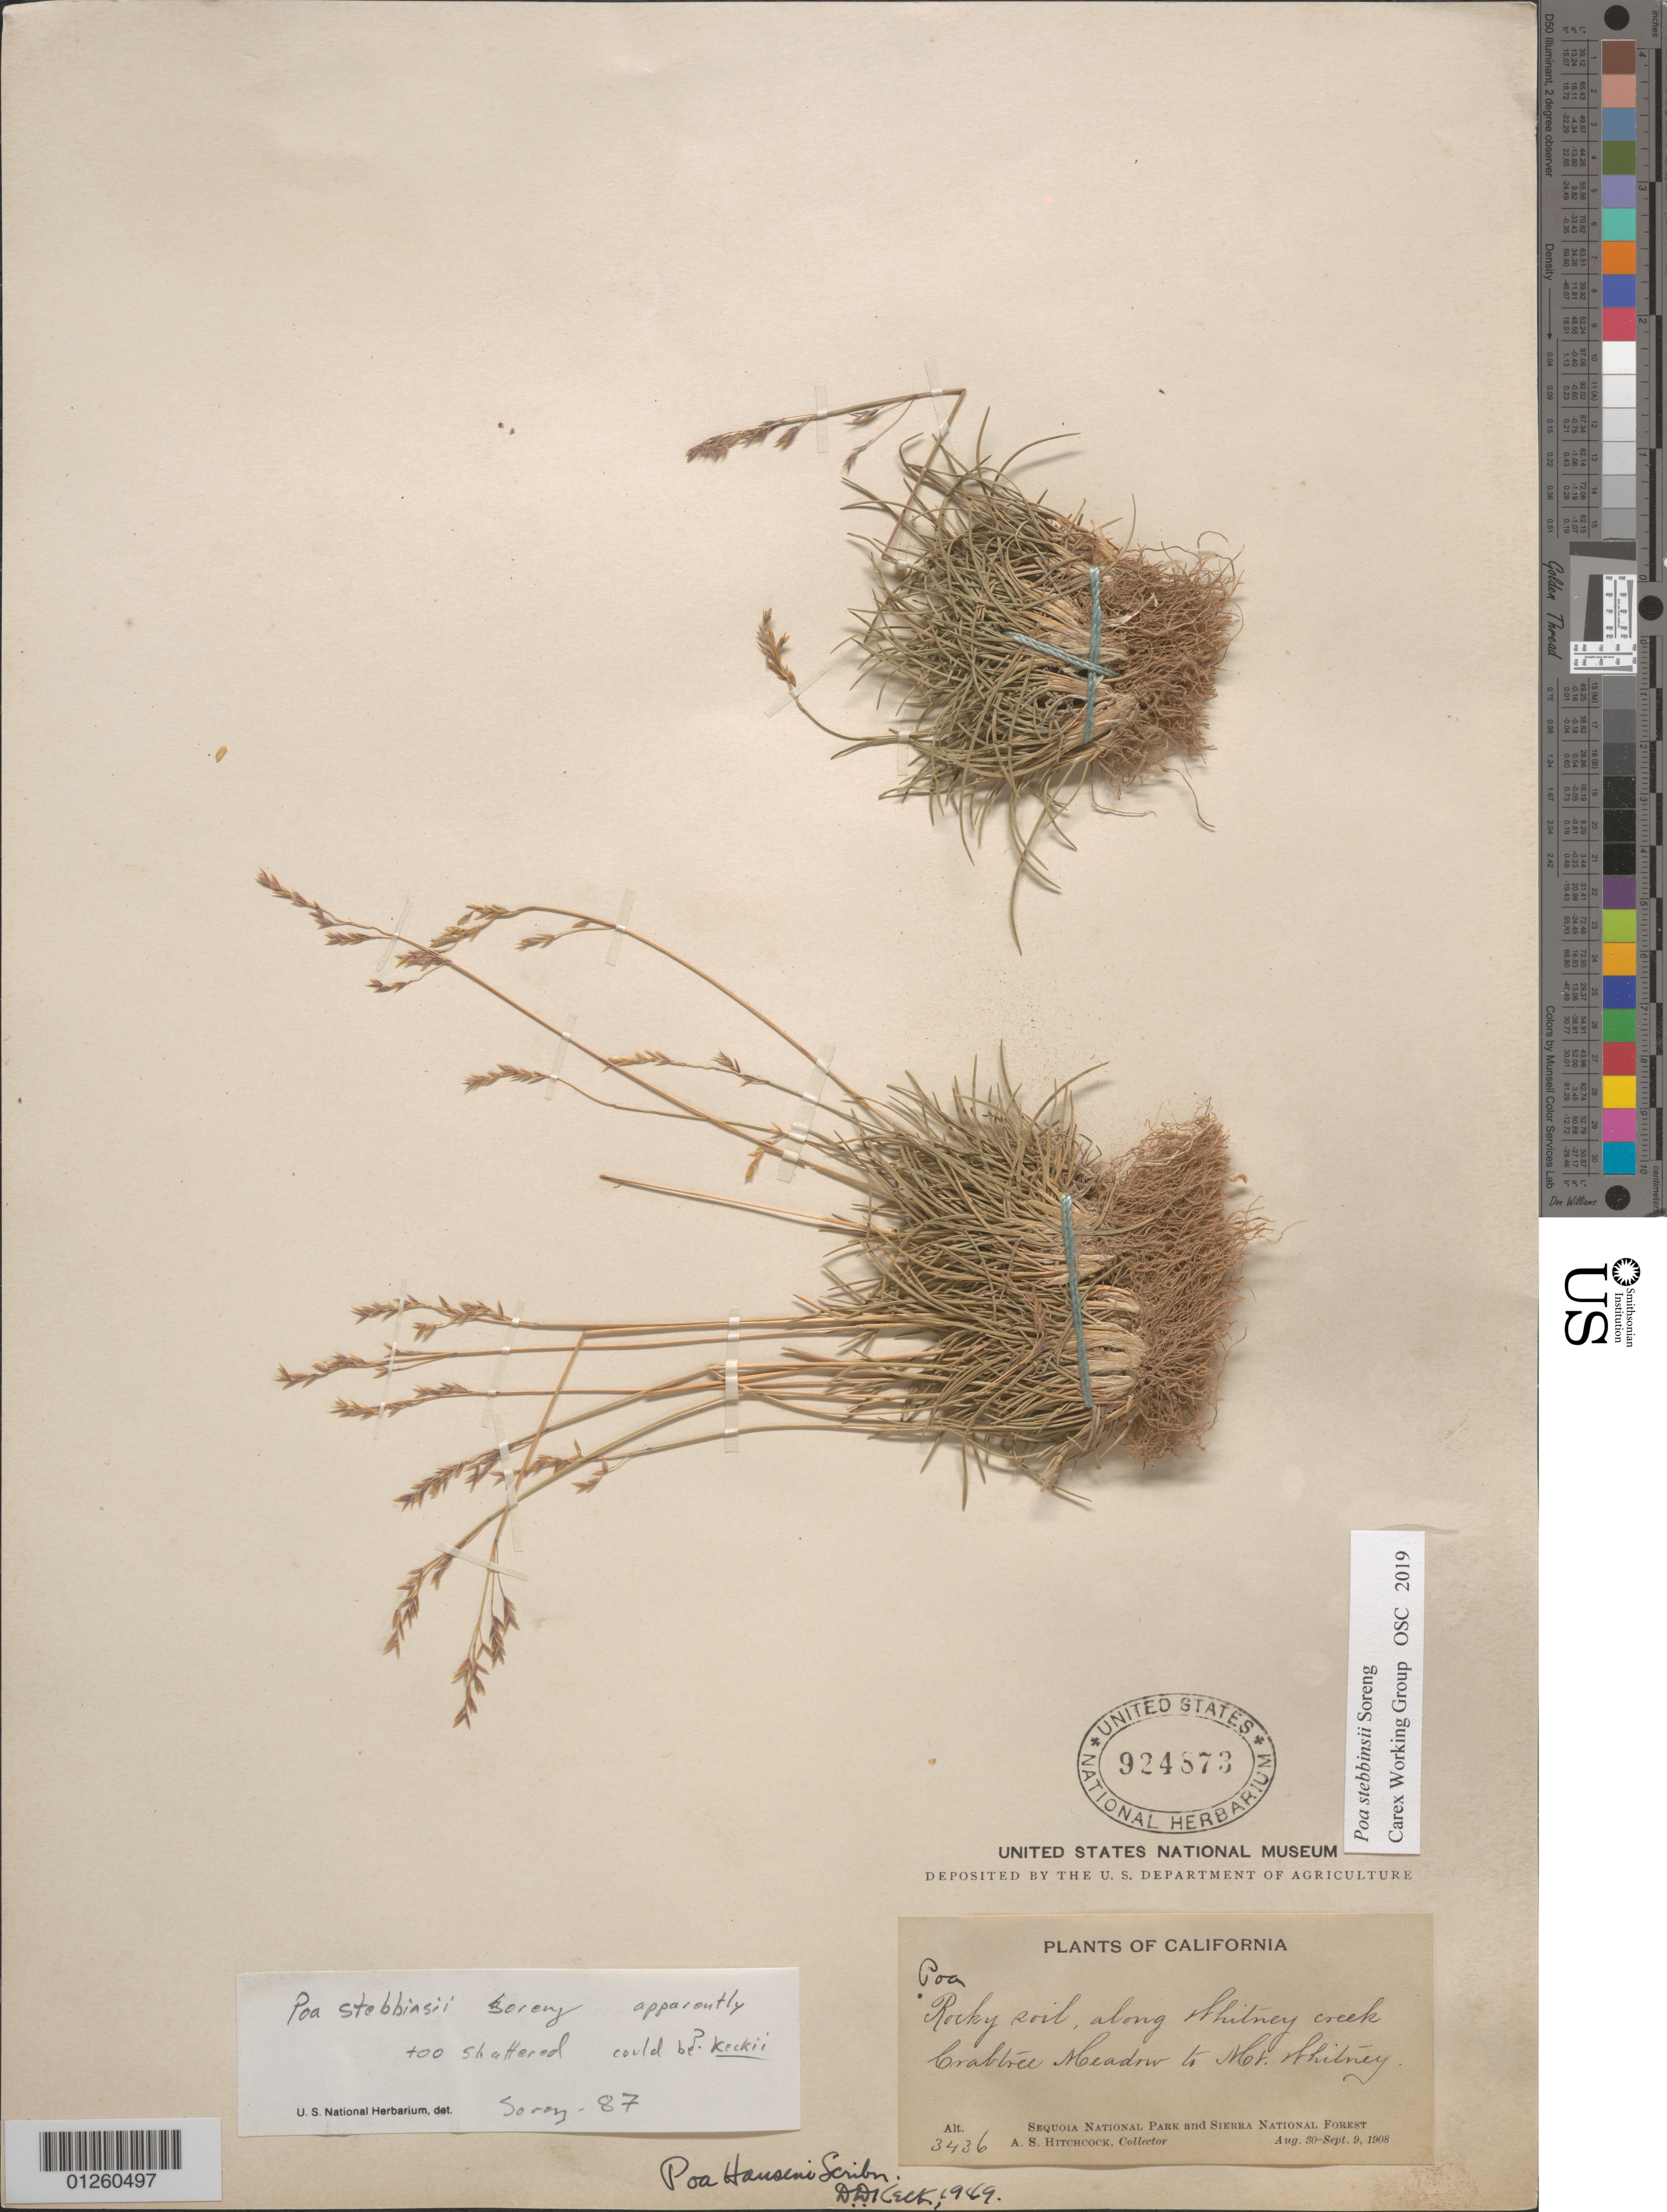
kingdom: Plantae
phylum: Tracheophyta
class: Liliopsida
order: Poales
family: Poaceae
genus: Poa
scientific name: Poa stebbinsii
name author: Soreng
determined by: Soreng, Robert J., Research Associate (BOT), Smithsonian Institution - National Museum of Natural History (UNITED STATES)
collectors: A. Hitchcock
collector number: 3436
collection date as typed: Aug. 30-Sep. 9, 1908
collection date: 1908-08-30/1908-09-09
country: United States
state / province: California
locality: Rocky soil, along Whitney creek, Crabtree Meadow to Mt. Whitney. Sequoia National Park and Sierra National Forest.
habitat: Rocky soil, along Whitney creek Crabtree Meadow to Mt. Whitney.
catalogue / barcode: US 924873